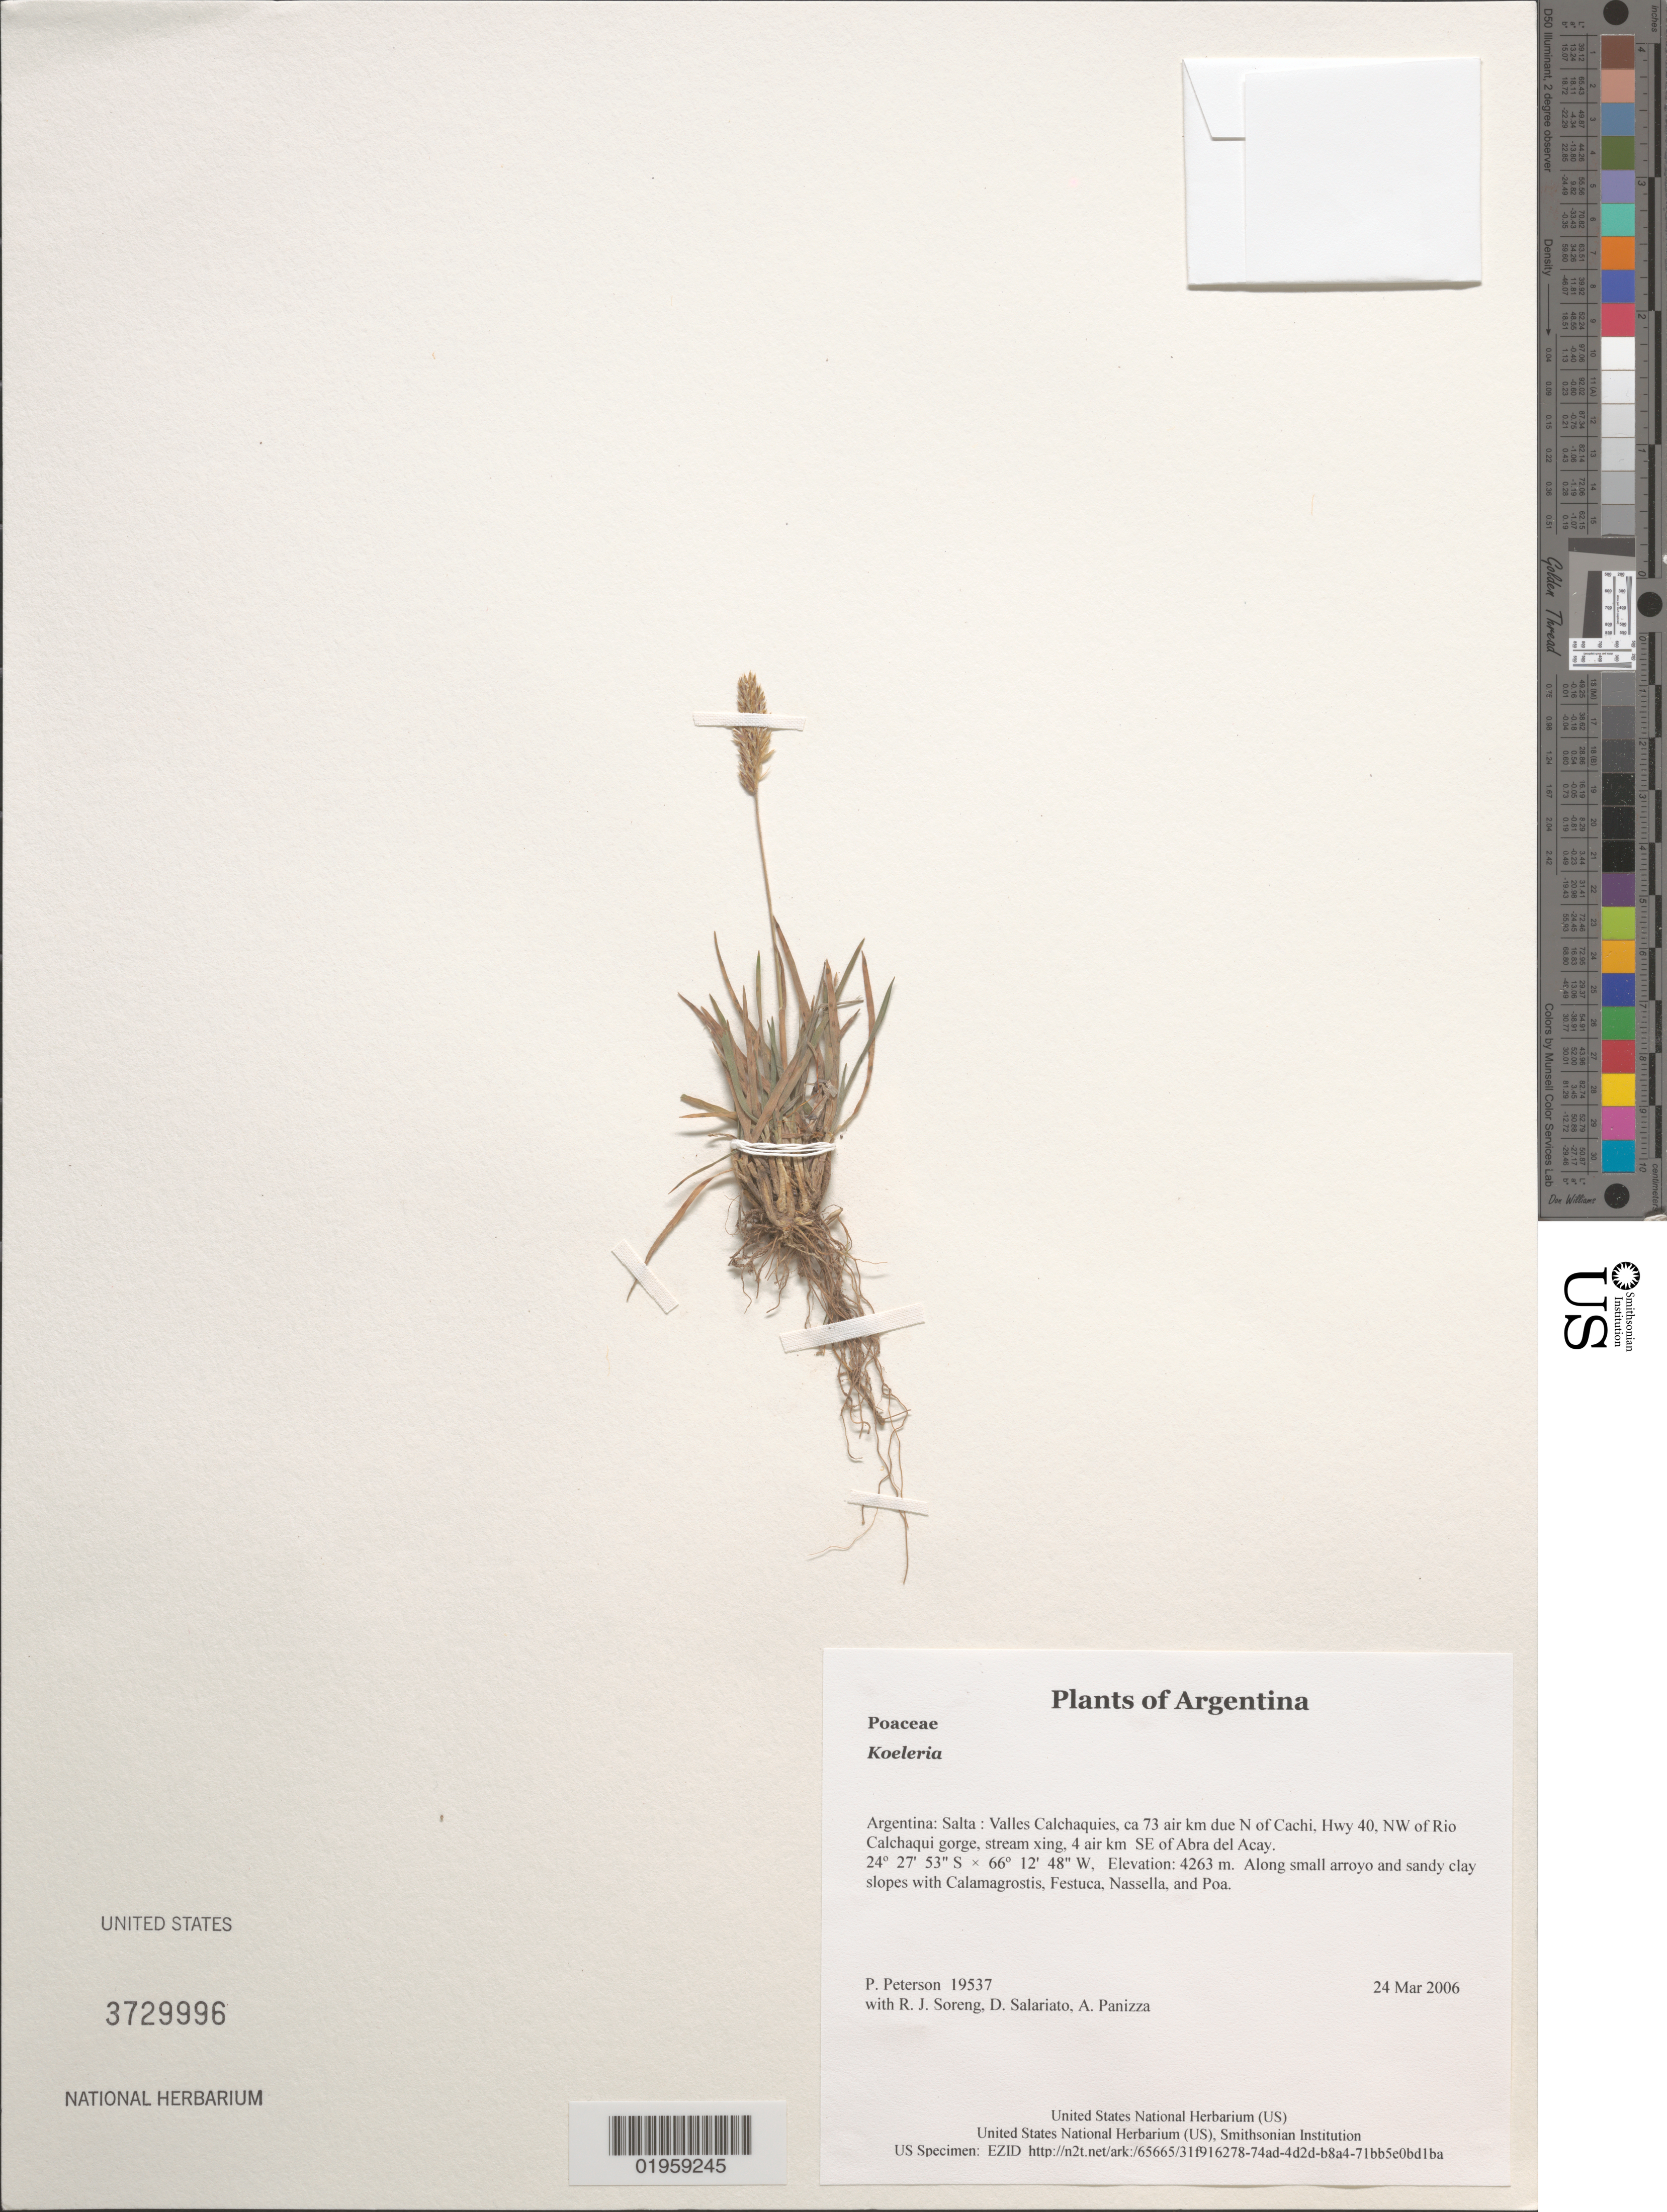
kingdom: Plantae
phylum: Tracheophyta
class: Liliopsida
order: Poales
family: Poaceae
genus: Koeleria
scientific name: Koeleria sp.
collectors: P. M. Peterson, R. J. Soreng, D. Salariato & A. Panizza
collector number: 19537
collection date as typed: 24 Mar 2006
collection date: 2006-03-24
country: Argentina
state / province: Salta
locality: Valles Calchaquies, ca 73 air km due N of Cachi, Hwy 40, NW of Rio Calchaqui gorge, stream xing, 4 air km SE of Abra del Acay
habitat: Along small arroyo and sandy clay slopes with Calamagrostis, Festuca, Nassella, and Poa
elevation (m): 4263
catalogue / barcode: US 3729996